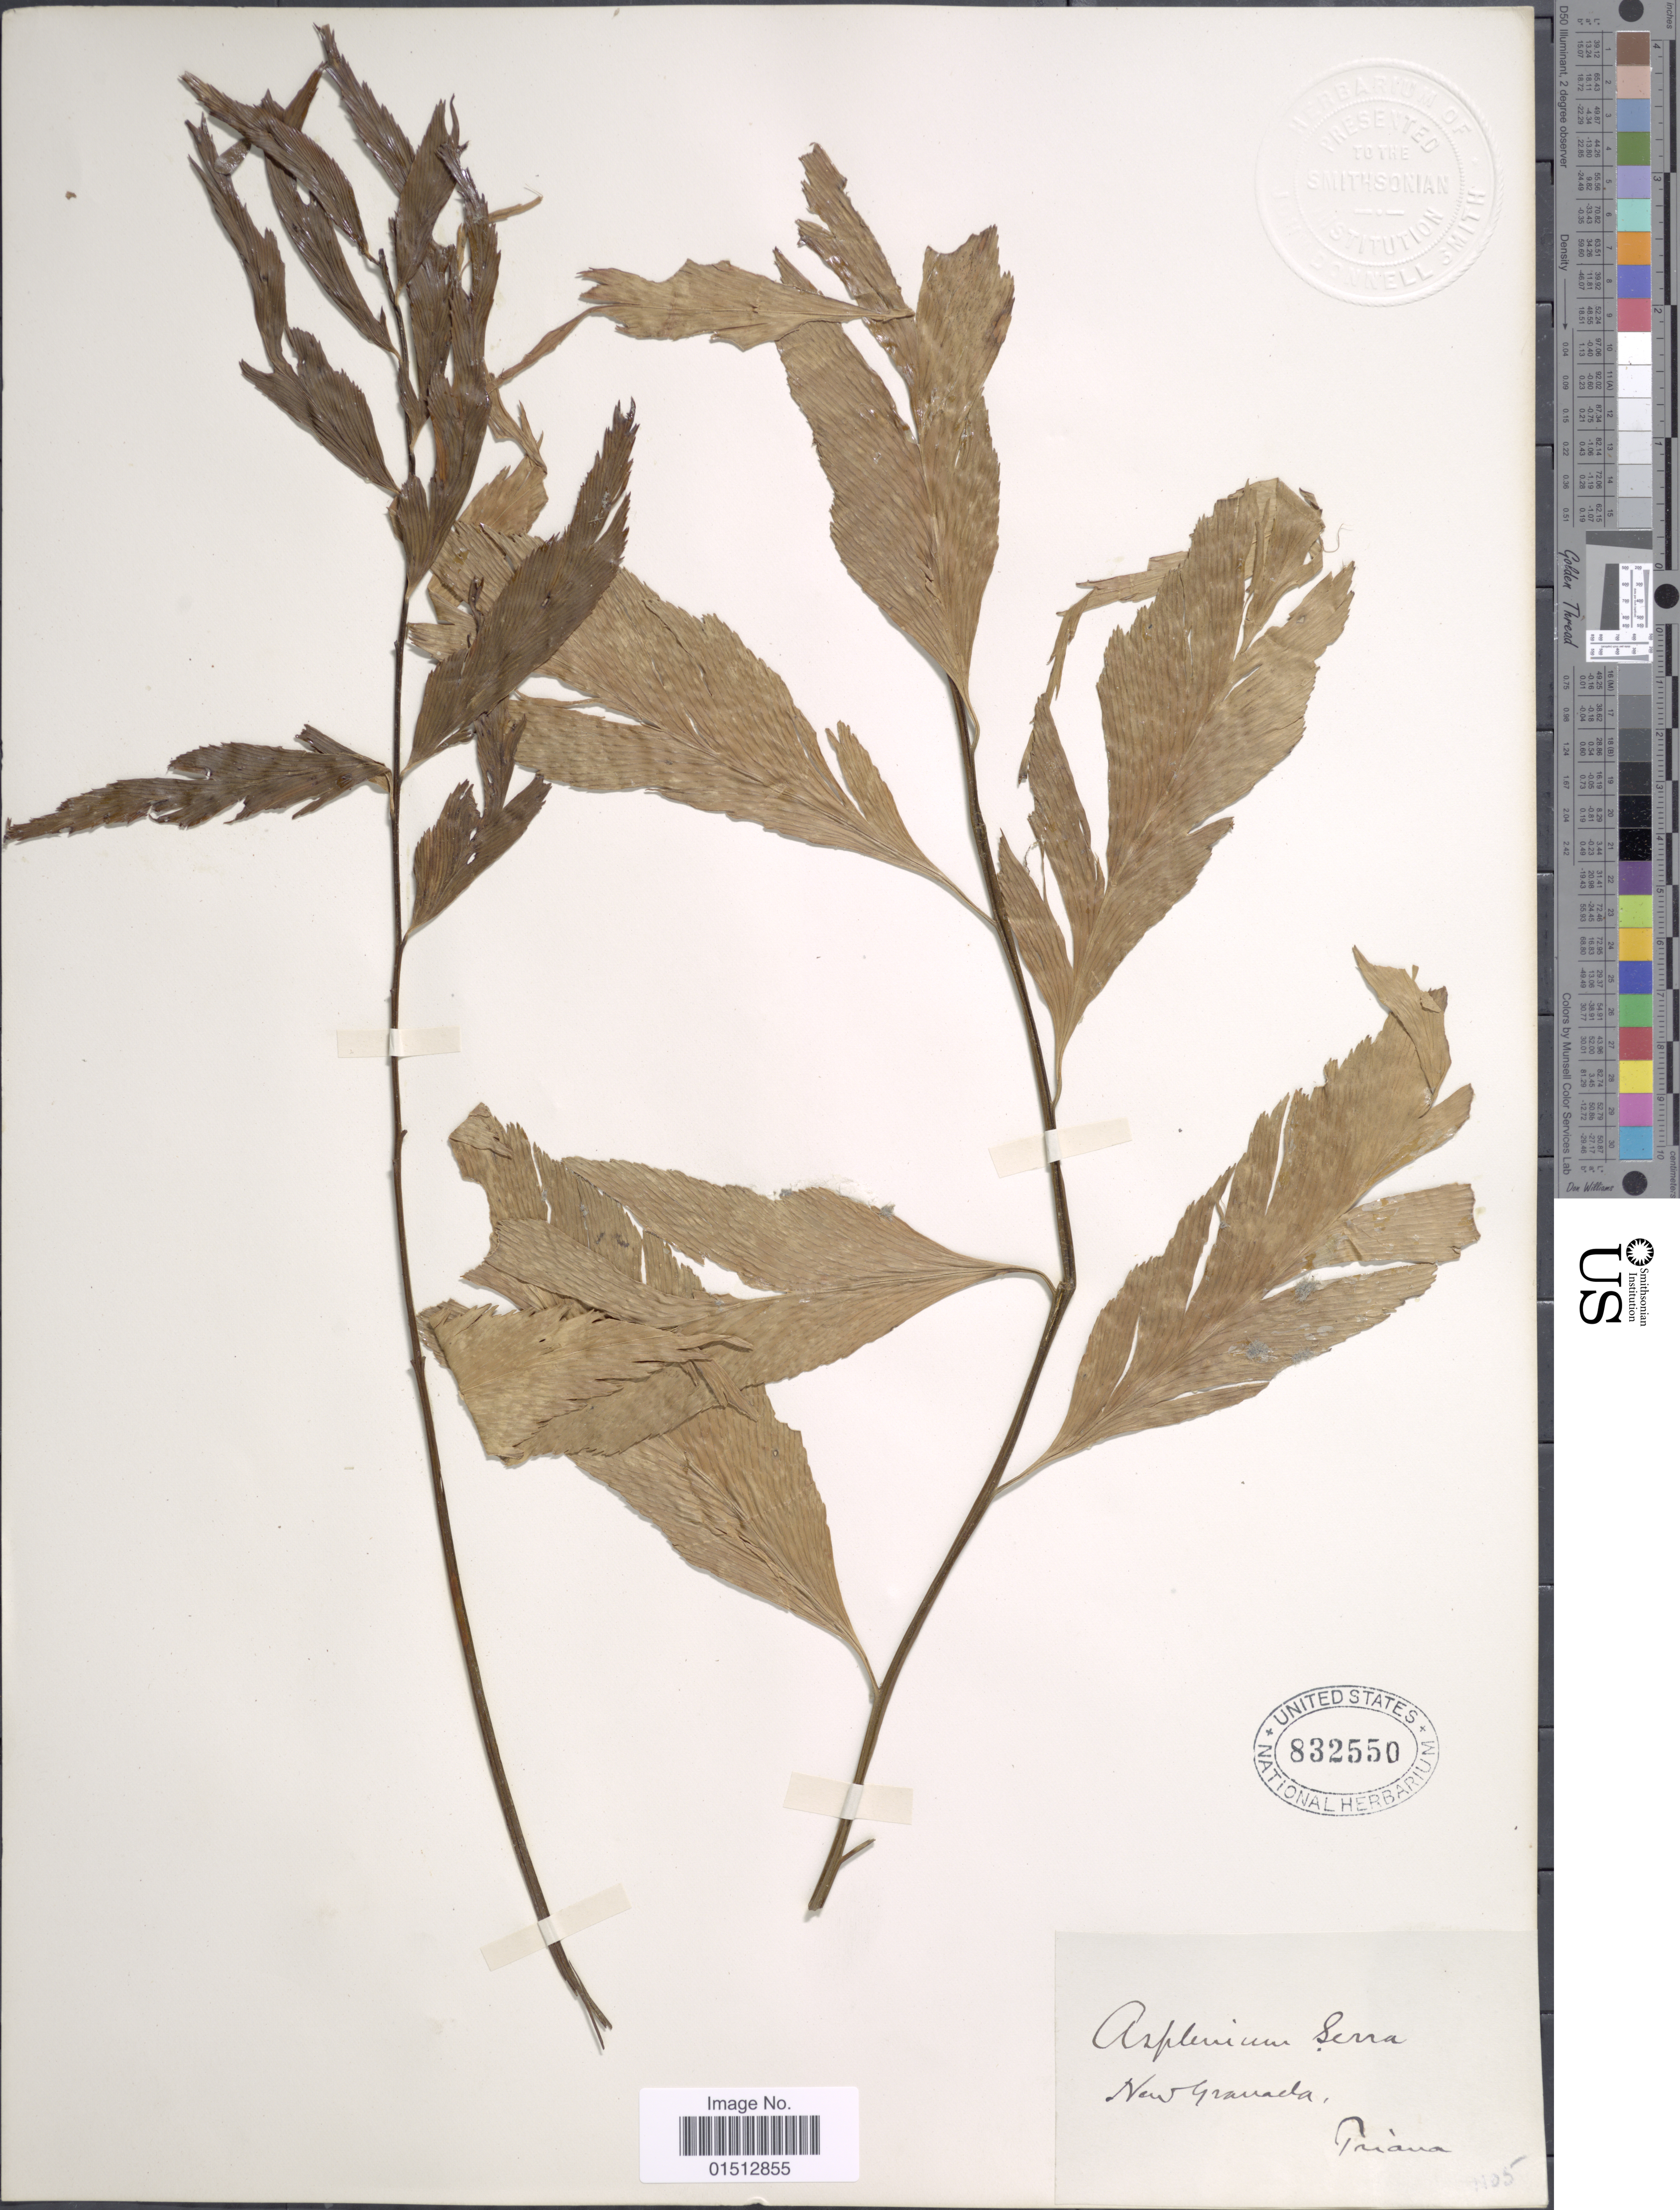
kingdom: Plantae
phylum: Tracheophyta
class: Polypodiopsida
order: Polypodiales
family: Aspleniaceae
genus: Asplenium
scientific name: Asplenium serra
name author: Langsd. & Fisch.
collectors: Triana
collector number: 1105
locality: New Granada.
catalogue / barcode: US 832550